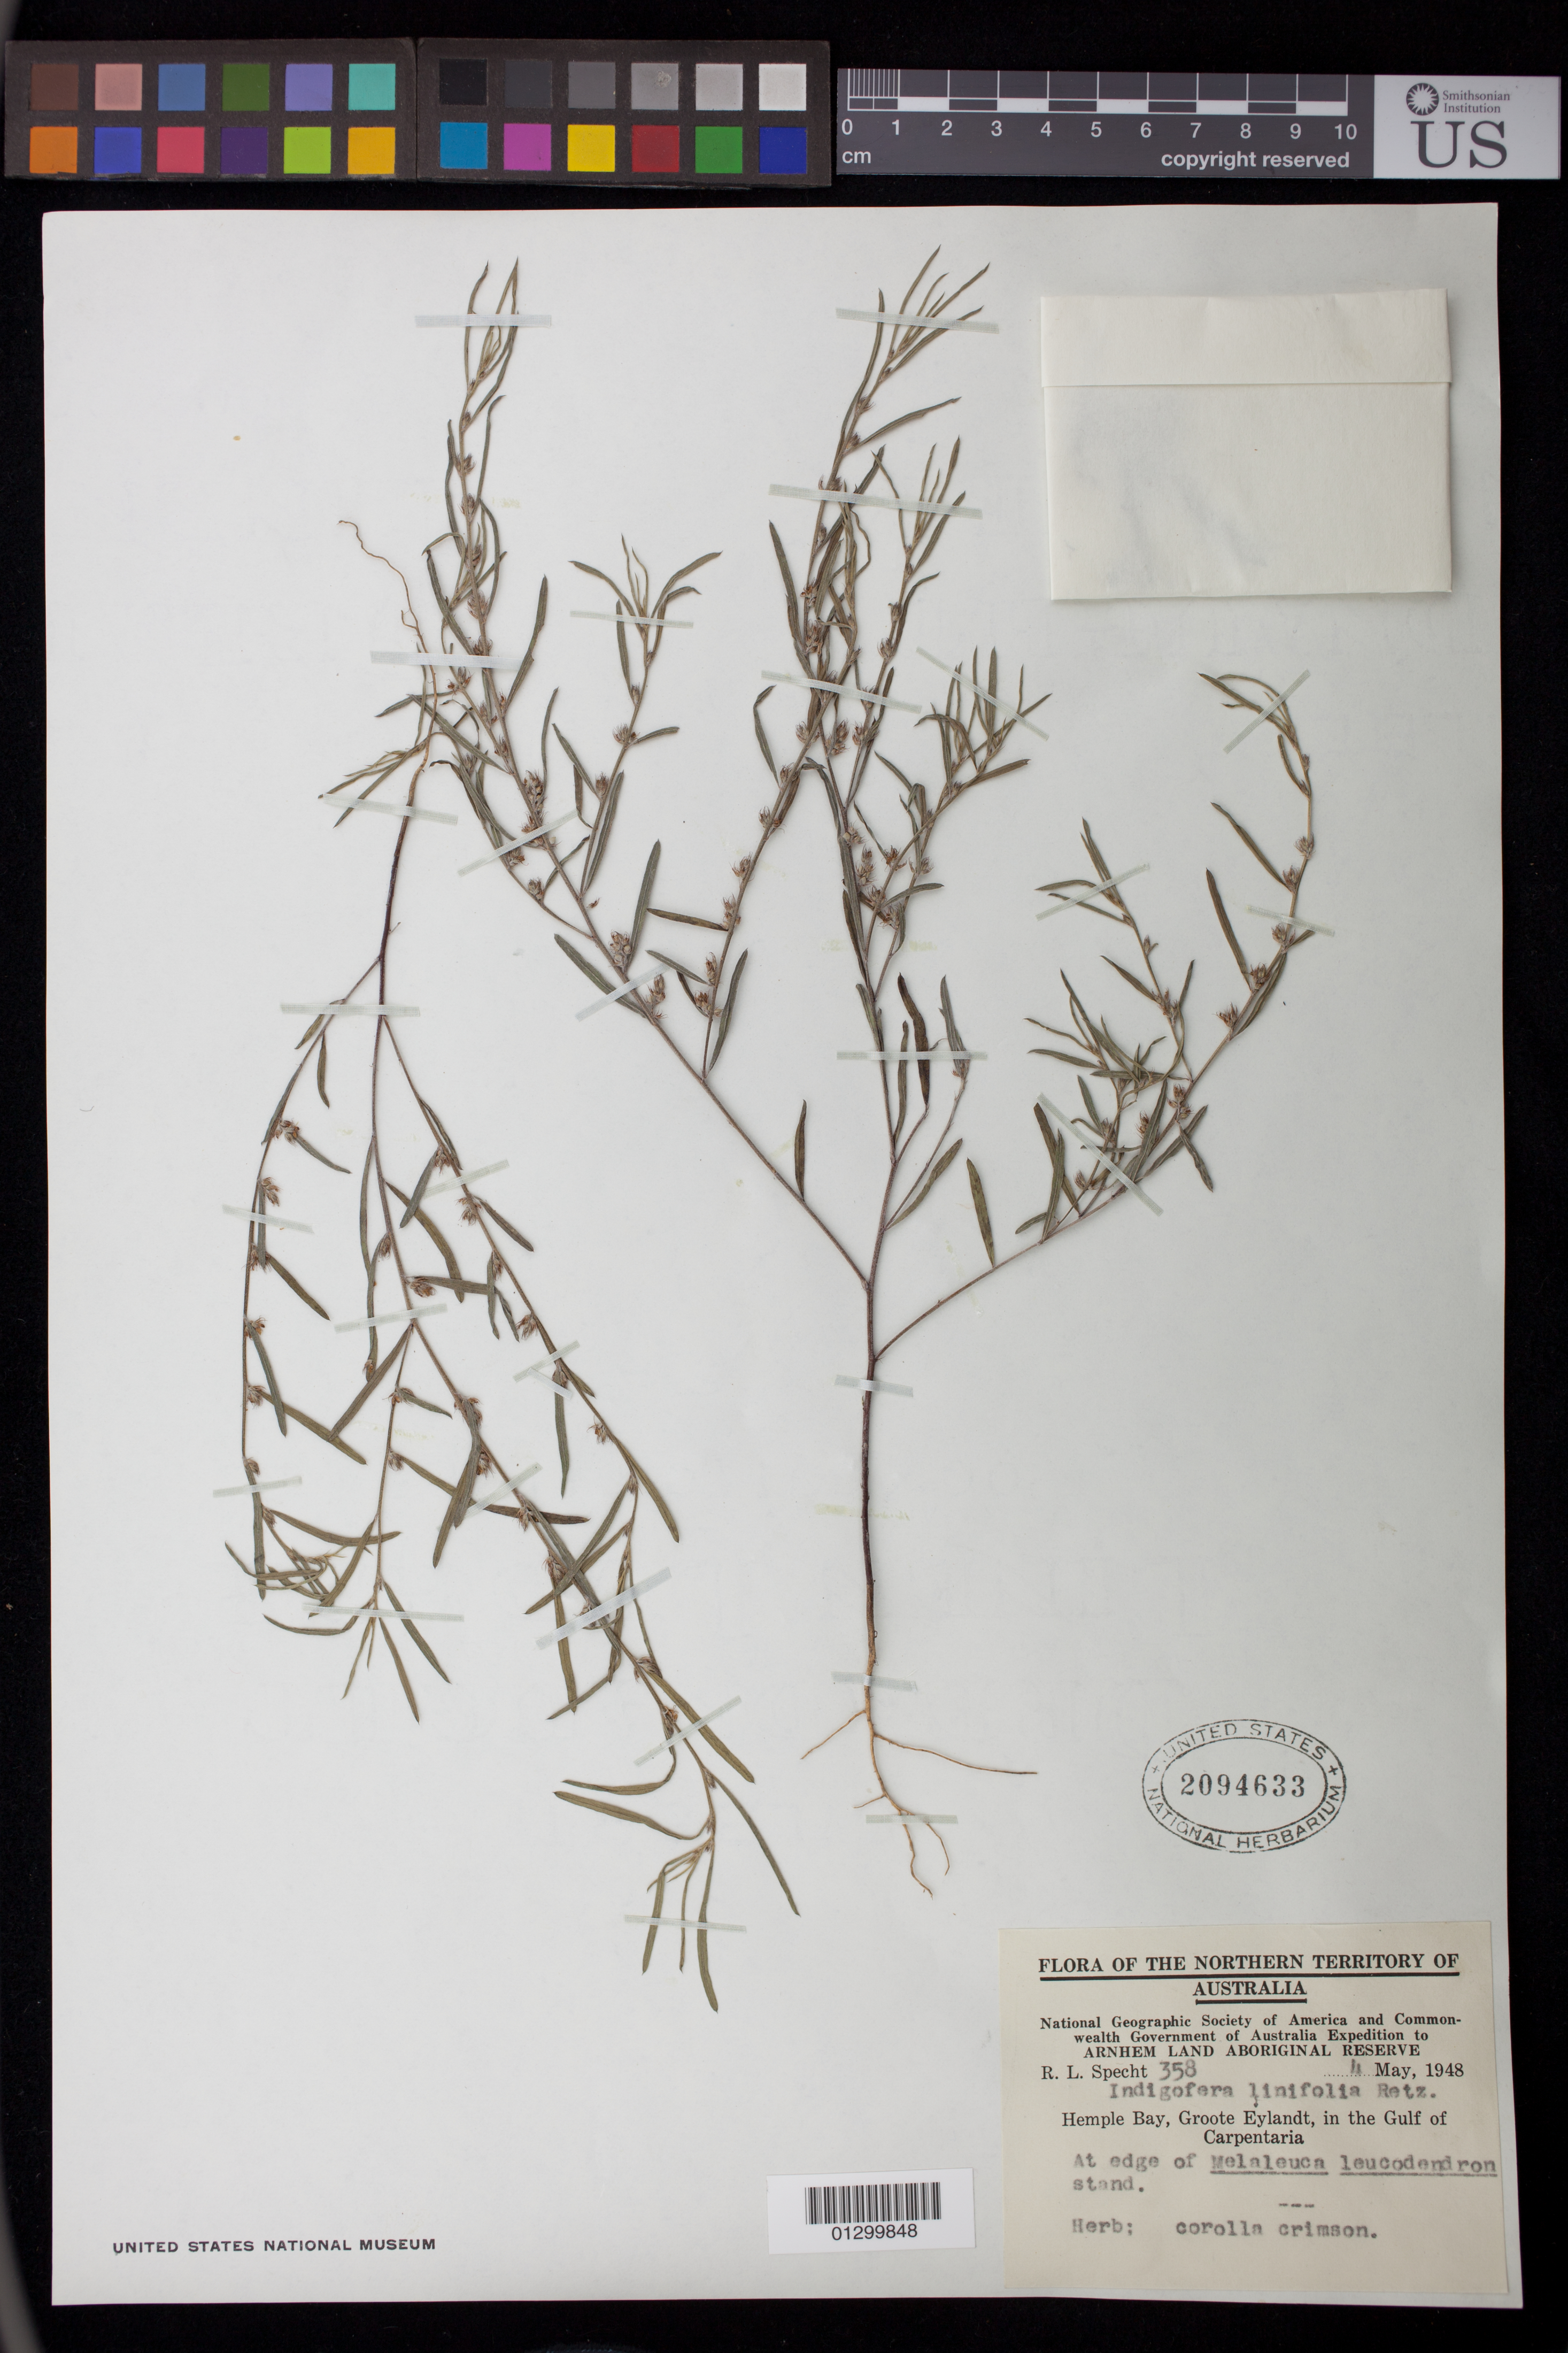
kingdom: Plantae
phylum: Tracheophyta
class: Magnoliopsida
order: Fabales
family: Fabaceae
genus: Indigofera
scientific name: Indigofera linifolia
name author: Retz.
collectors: R. L. Specht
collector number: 358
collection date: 1948-05-04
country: Australia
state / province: Northern Territory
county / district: East Arnhem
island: Groote Eylandt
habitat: At edge of Melaleuca leucodendron stand.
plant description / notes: Herb; corolla crimson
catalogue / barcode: US 2094633